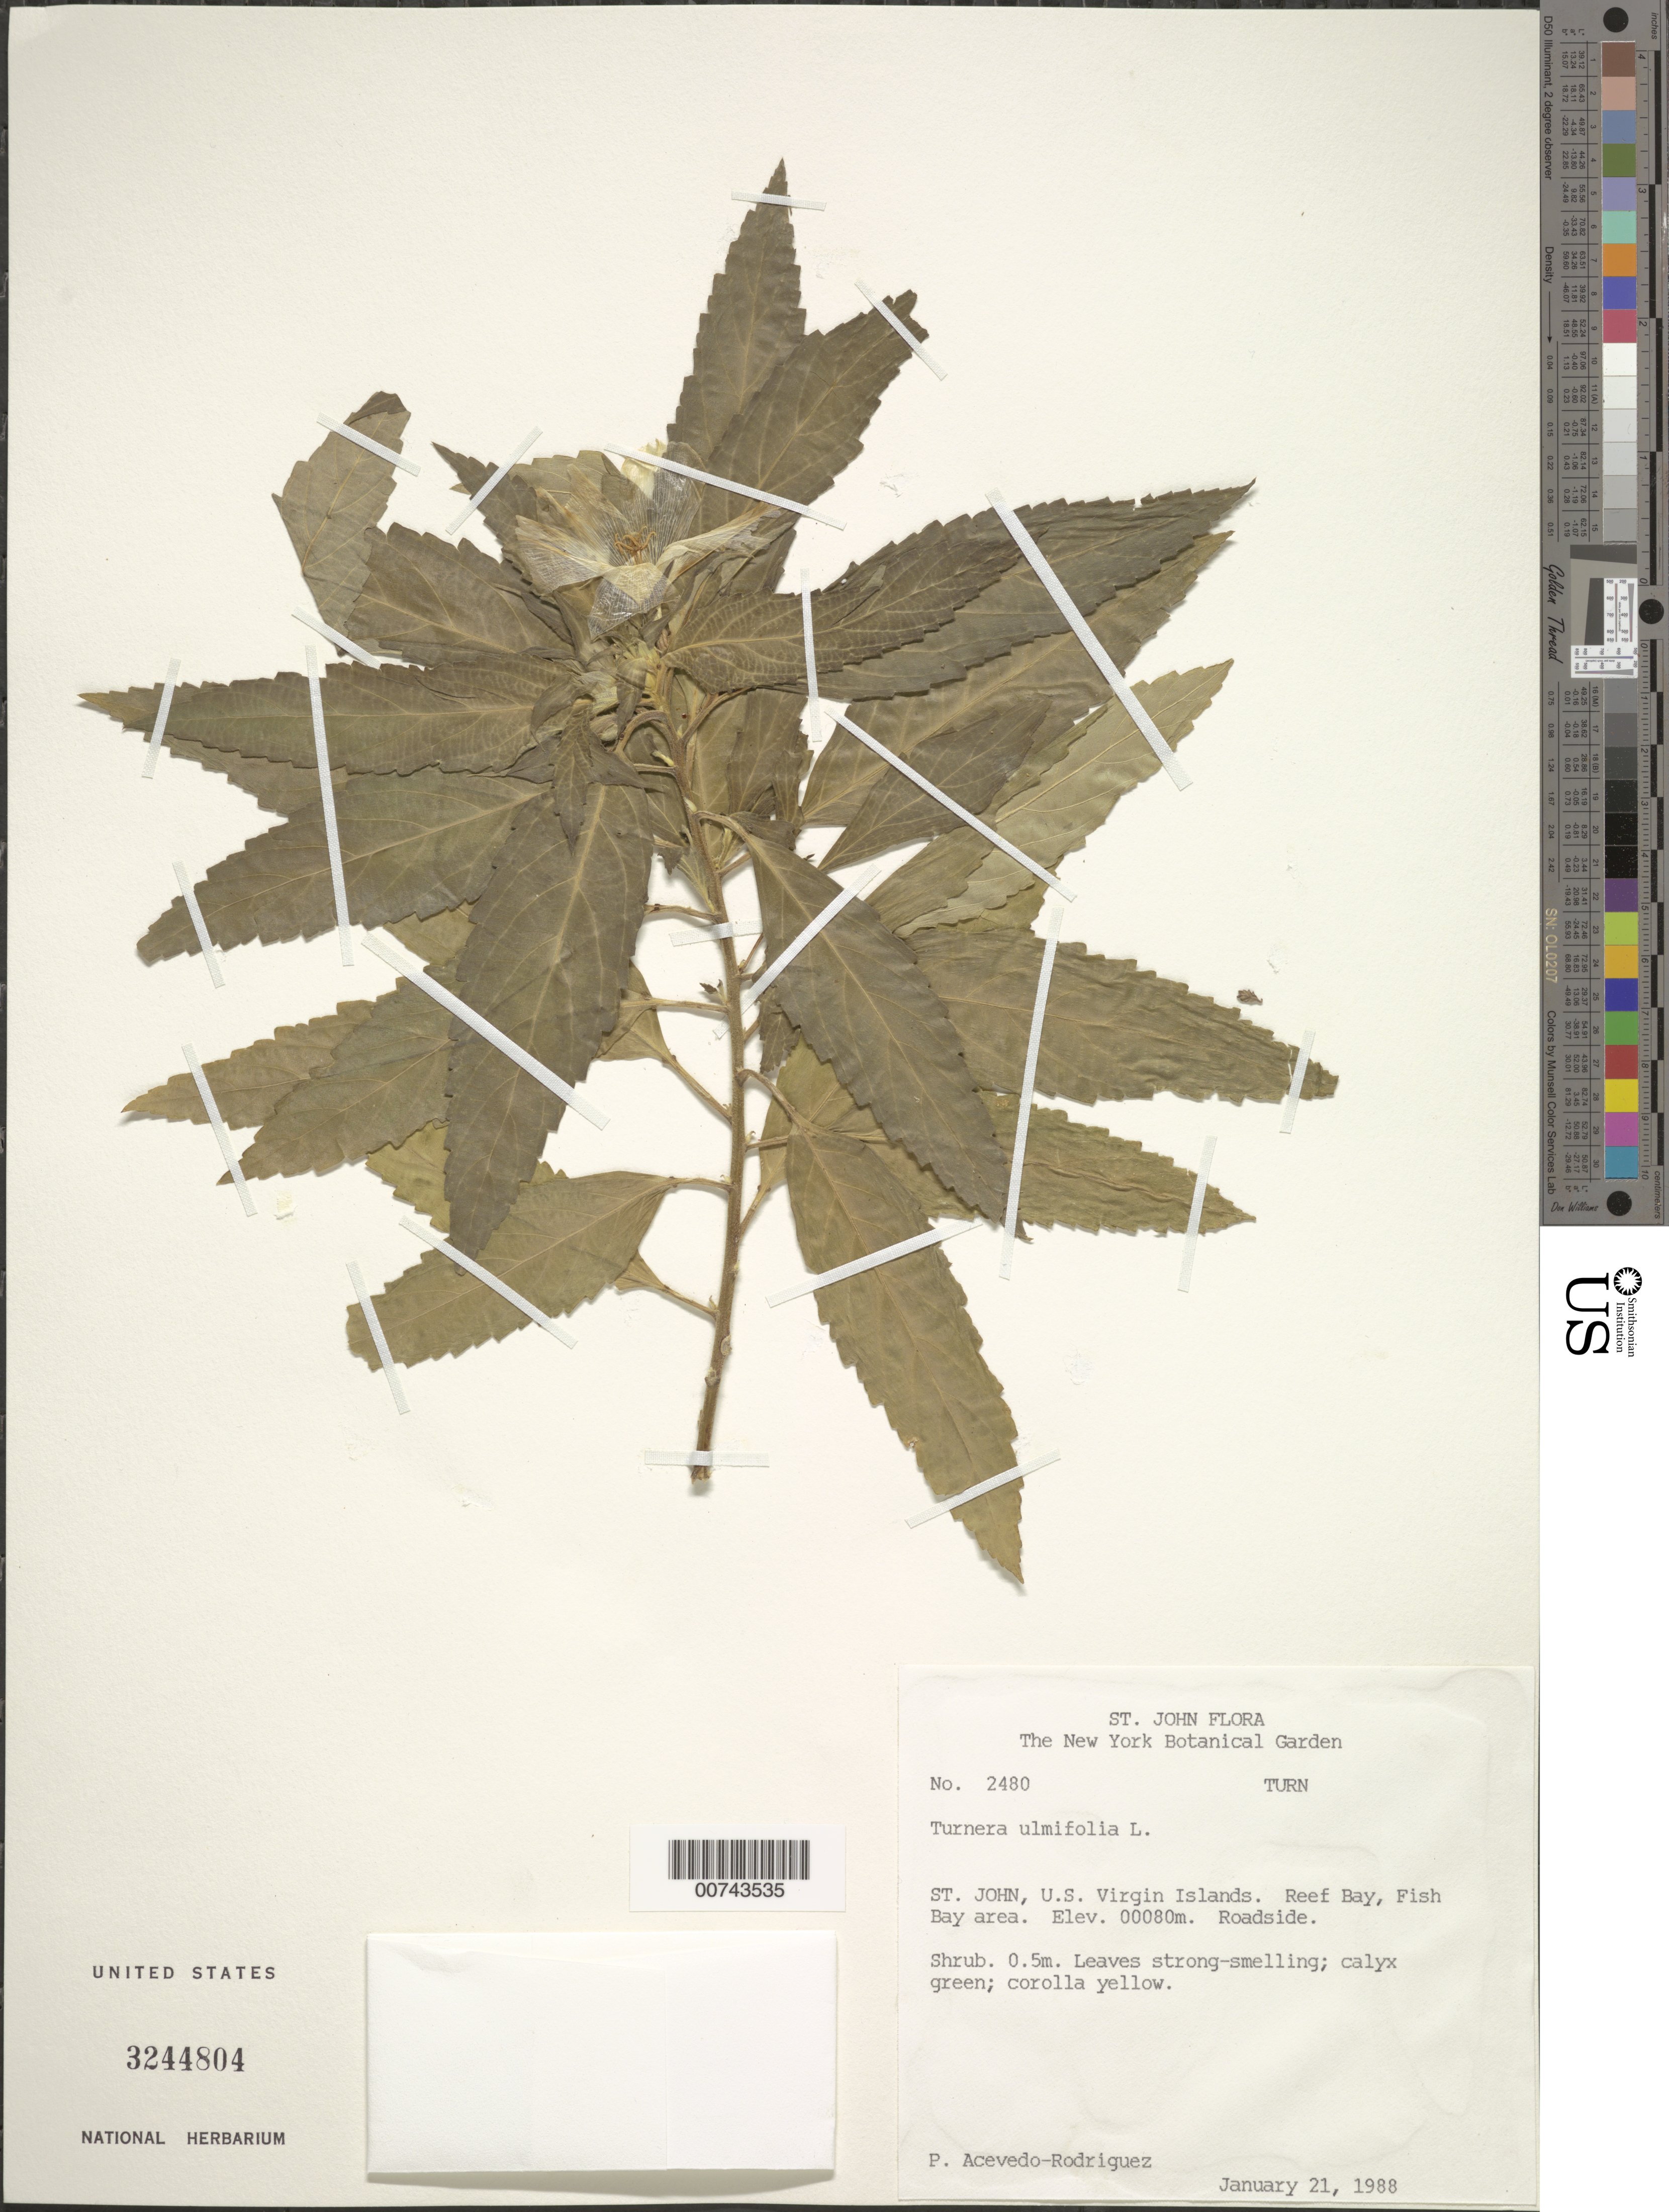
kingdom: Plantae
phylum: Tracheophyta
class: Magnoliopsida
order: Malpighiales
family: Turneraceae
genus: Turnera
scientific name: Turnera ulmifolia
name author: L.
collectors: P. Acevedo-Rodr.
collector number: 2480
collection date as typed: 21 Jan 1988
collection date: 1988-01-21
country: U.S. Virgin Islands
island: St. John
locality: Reef Bay Quarter; Fish Bay area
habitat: Roadside.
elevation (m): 80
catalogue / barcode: US 3244804